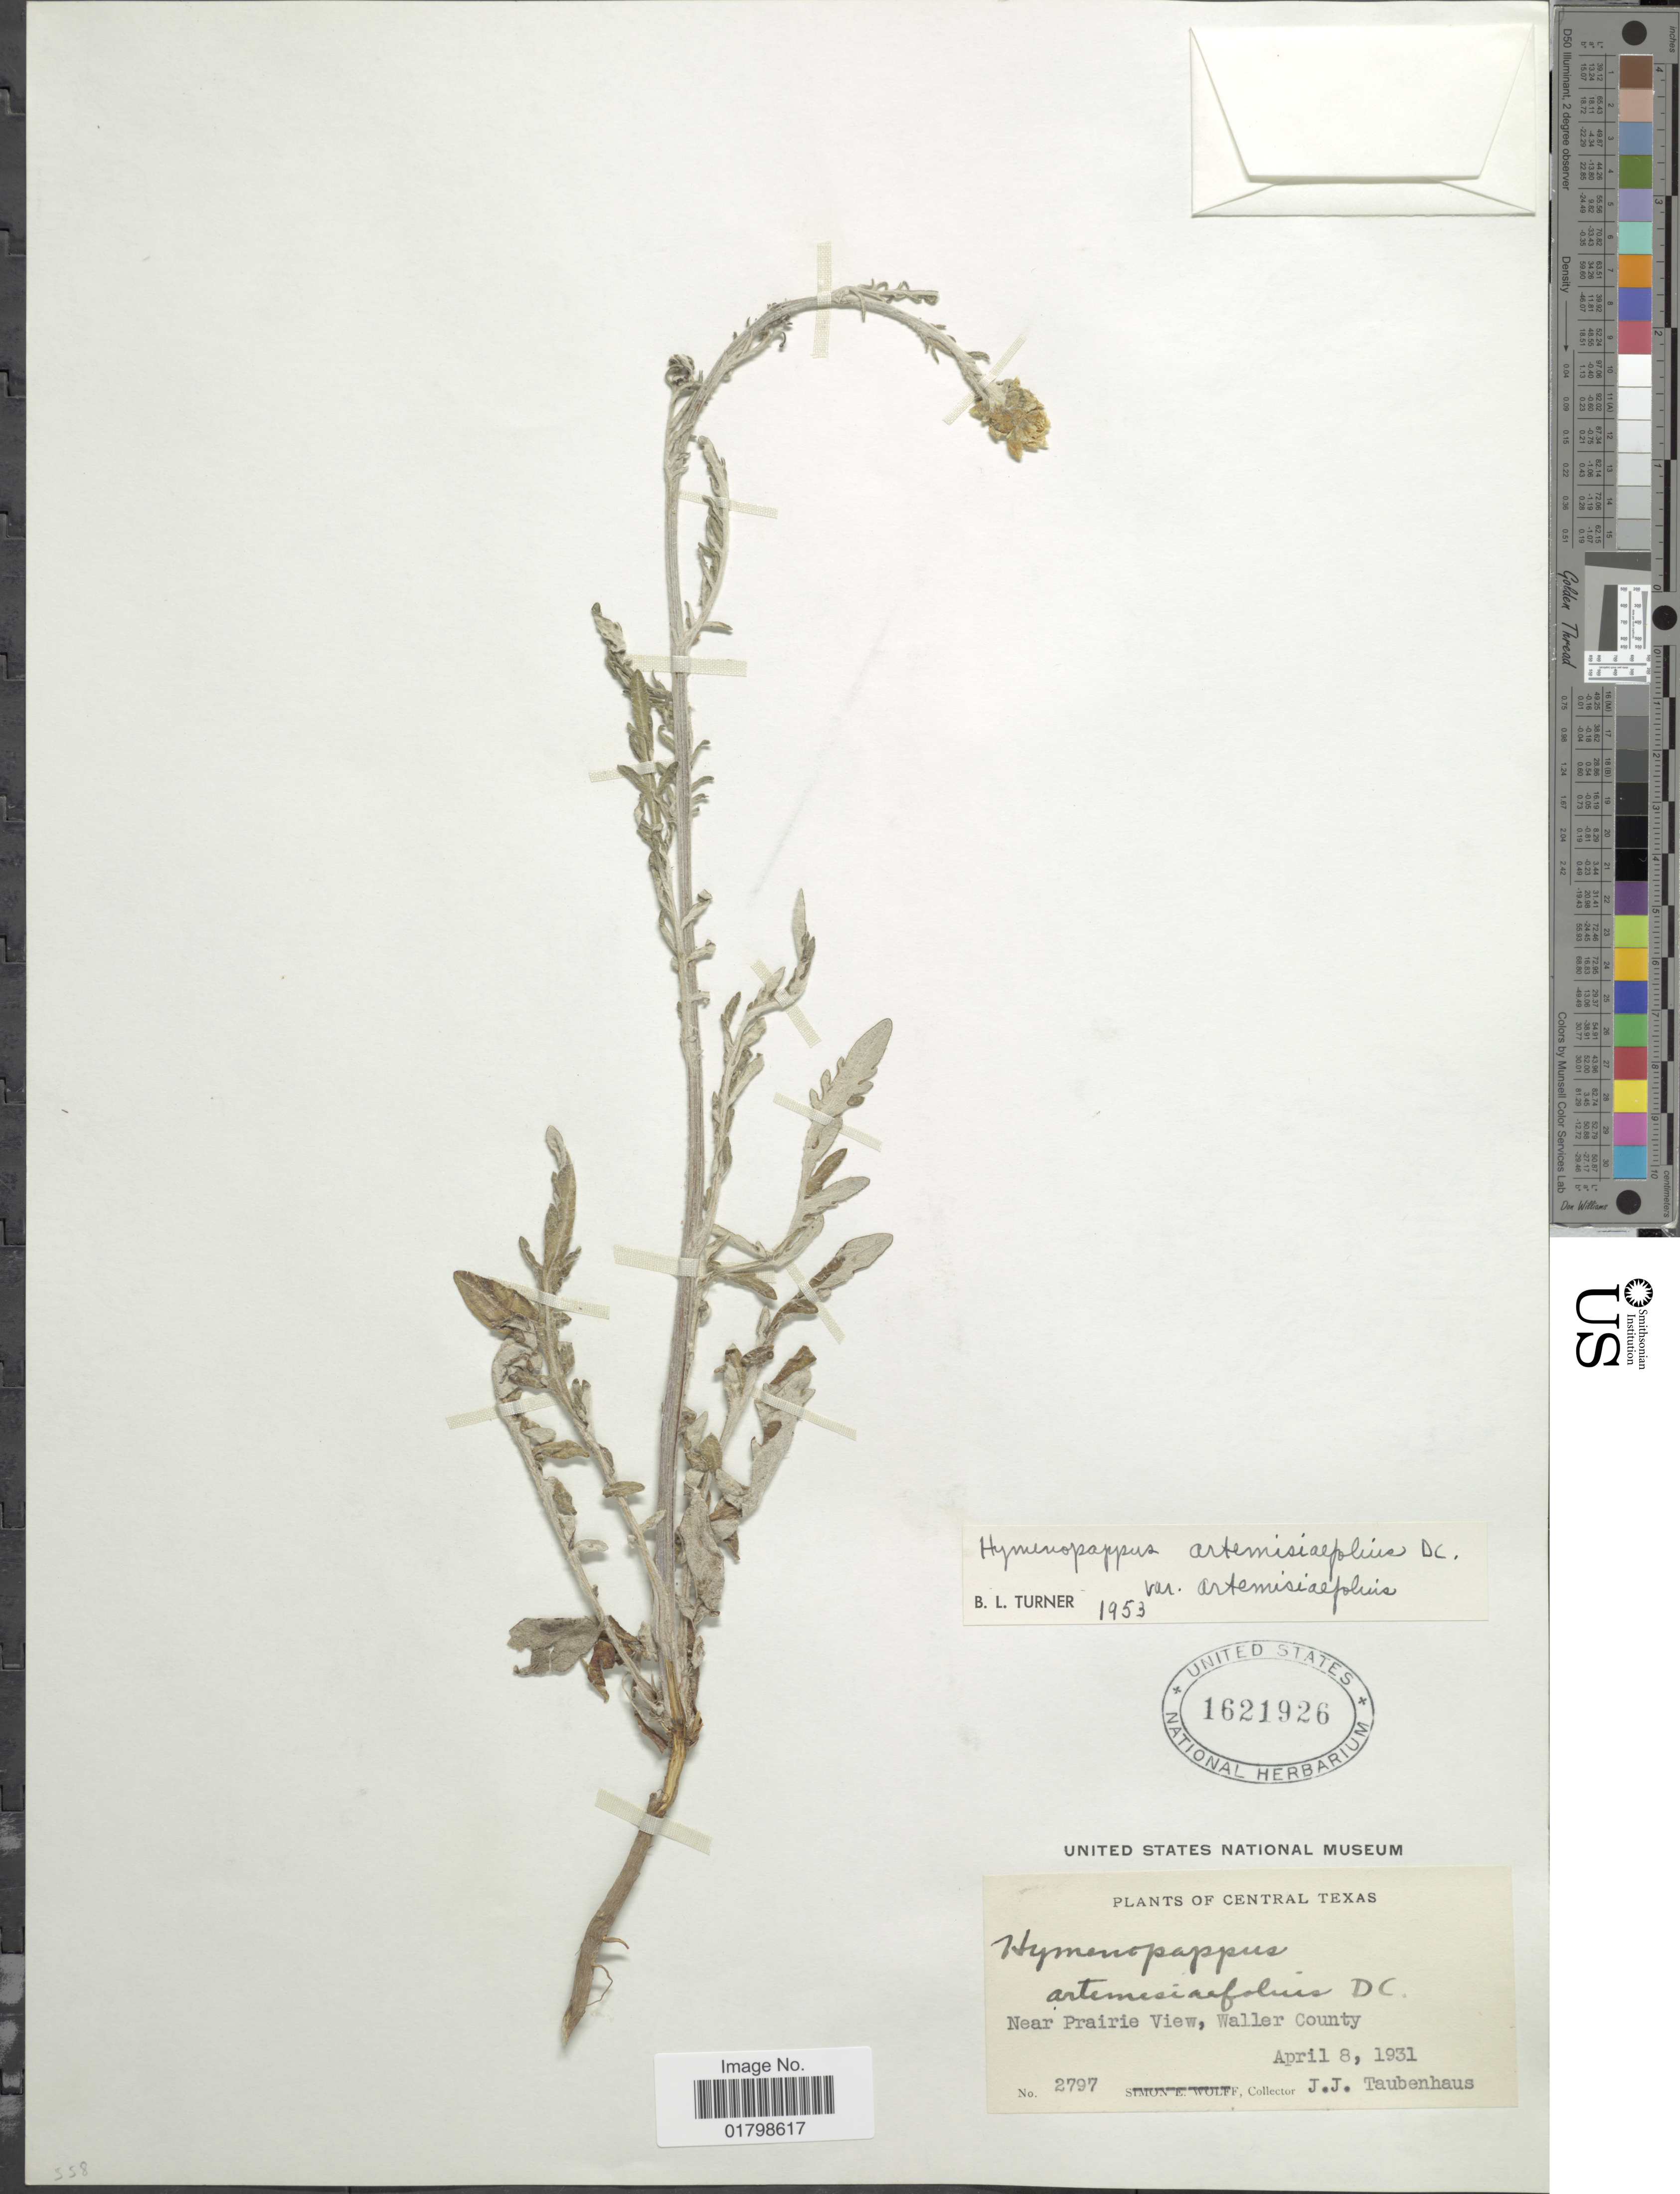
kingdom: Plantae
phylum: Tracheophyta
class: Magnoliopsida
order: Asterales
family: Asteraceae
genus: Hymenopappus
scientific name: Hymenopappus artemisiifolius var. artemisiifolius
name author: DC.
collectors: J. Taubenhaus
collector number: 2797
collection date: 1931-04-08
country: United States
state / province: Texas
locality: Central Texas, near Prairie View, Waller County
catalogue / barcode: US 1621926